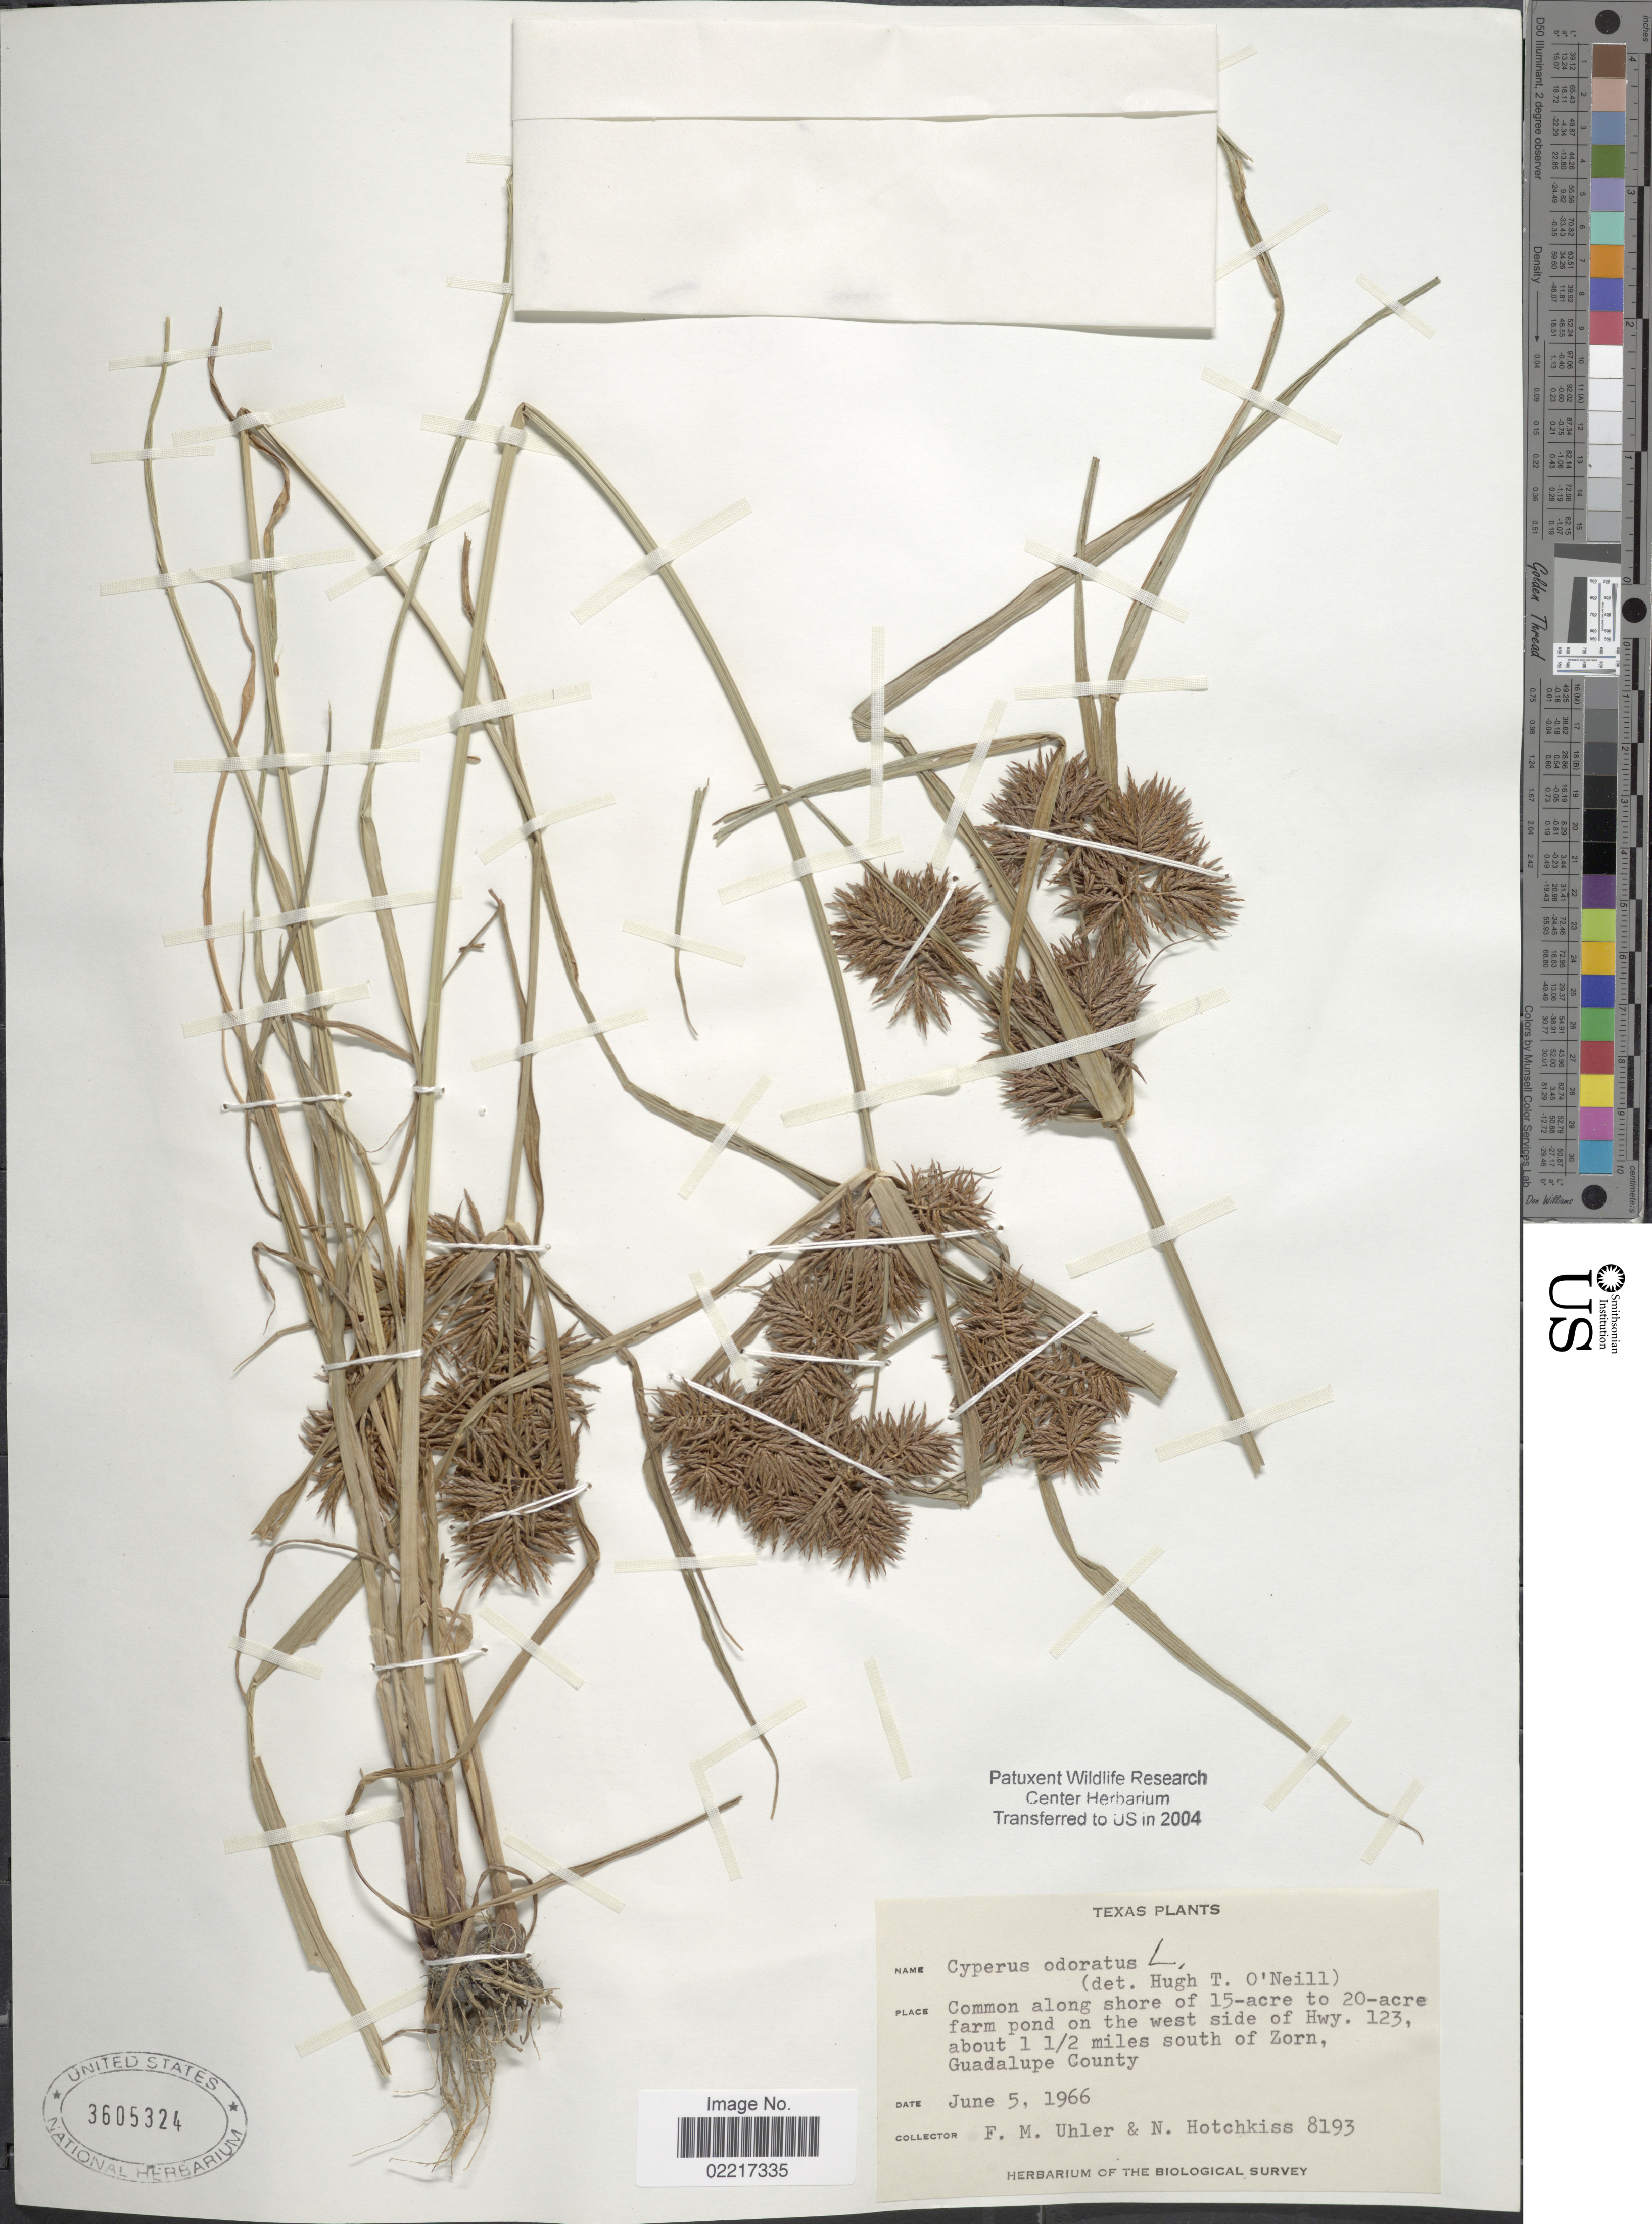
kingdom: Plantae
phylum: Tracheophyta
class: Liliopsida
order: Poales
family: Cyperaceae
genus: Cyperus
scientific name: Cyperus odoratus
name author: L.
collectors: F. M. Uhler & N. Hotchkiss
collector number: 8193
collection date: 1966-06-05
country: United States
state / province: Texas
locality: Along shore of 15-acre to 20-acre farm pond on the west side of Hwy. 123, about 1 1/2 miles south of Zorn, Guadalupe County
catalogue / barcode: US 3605324